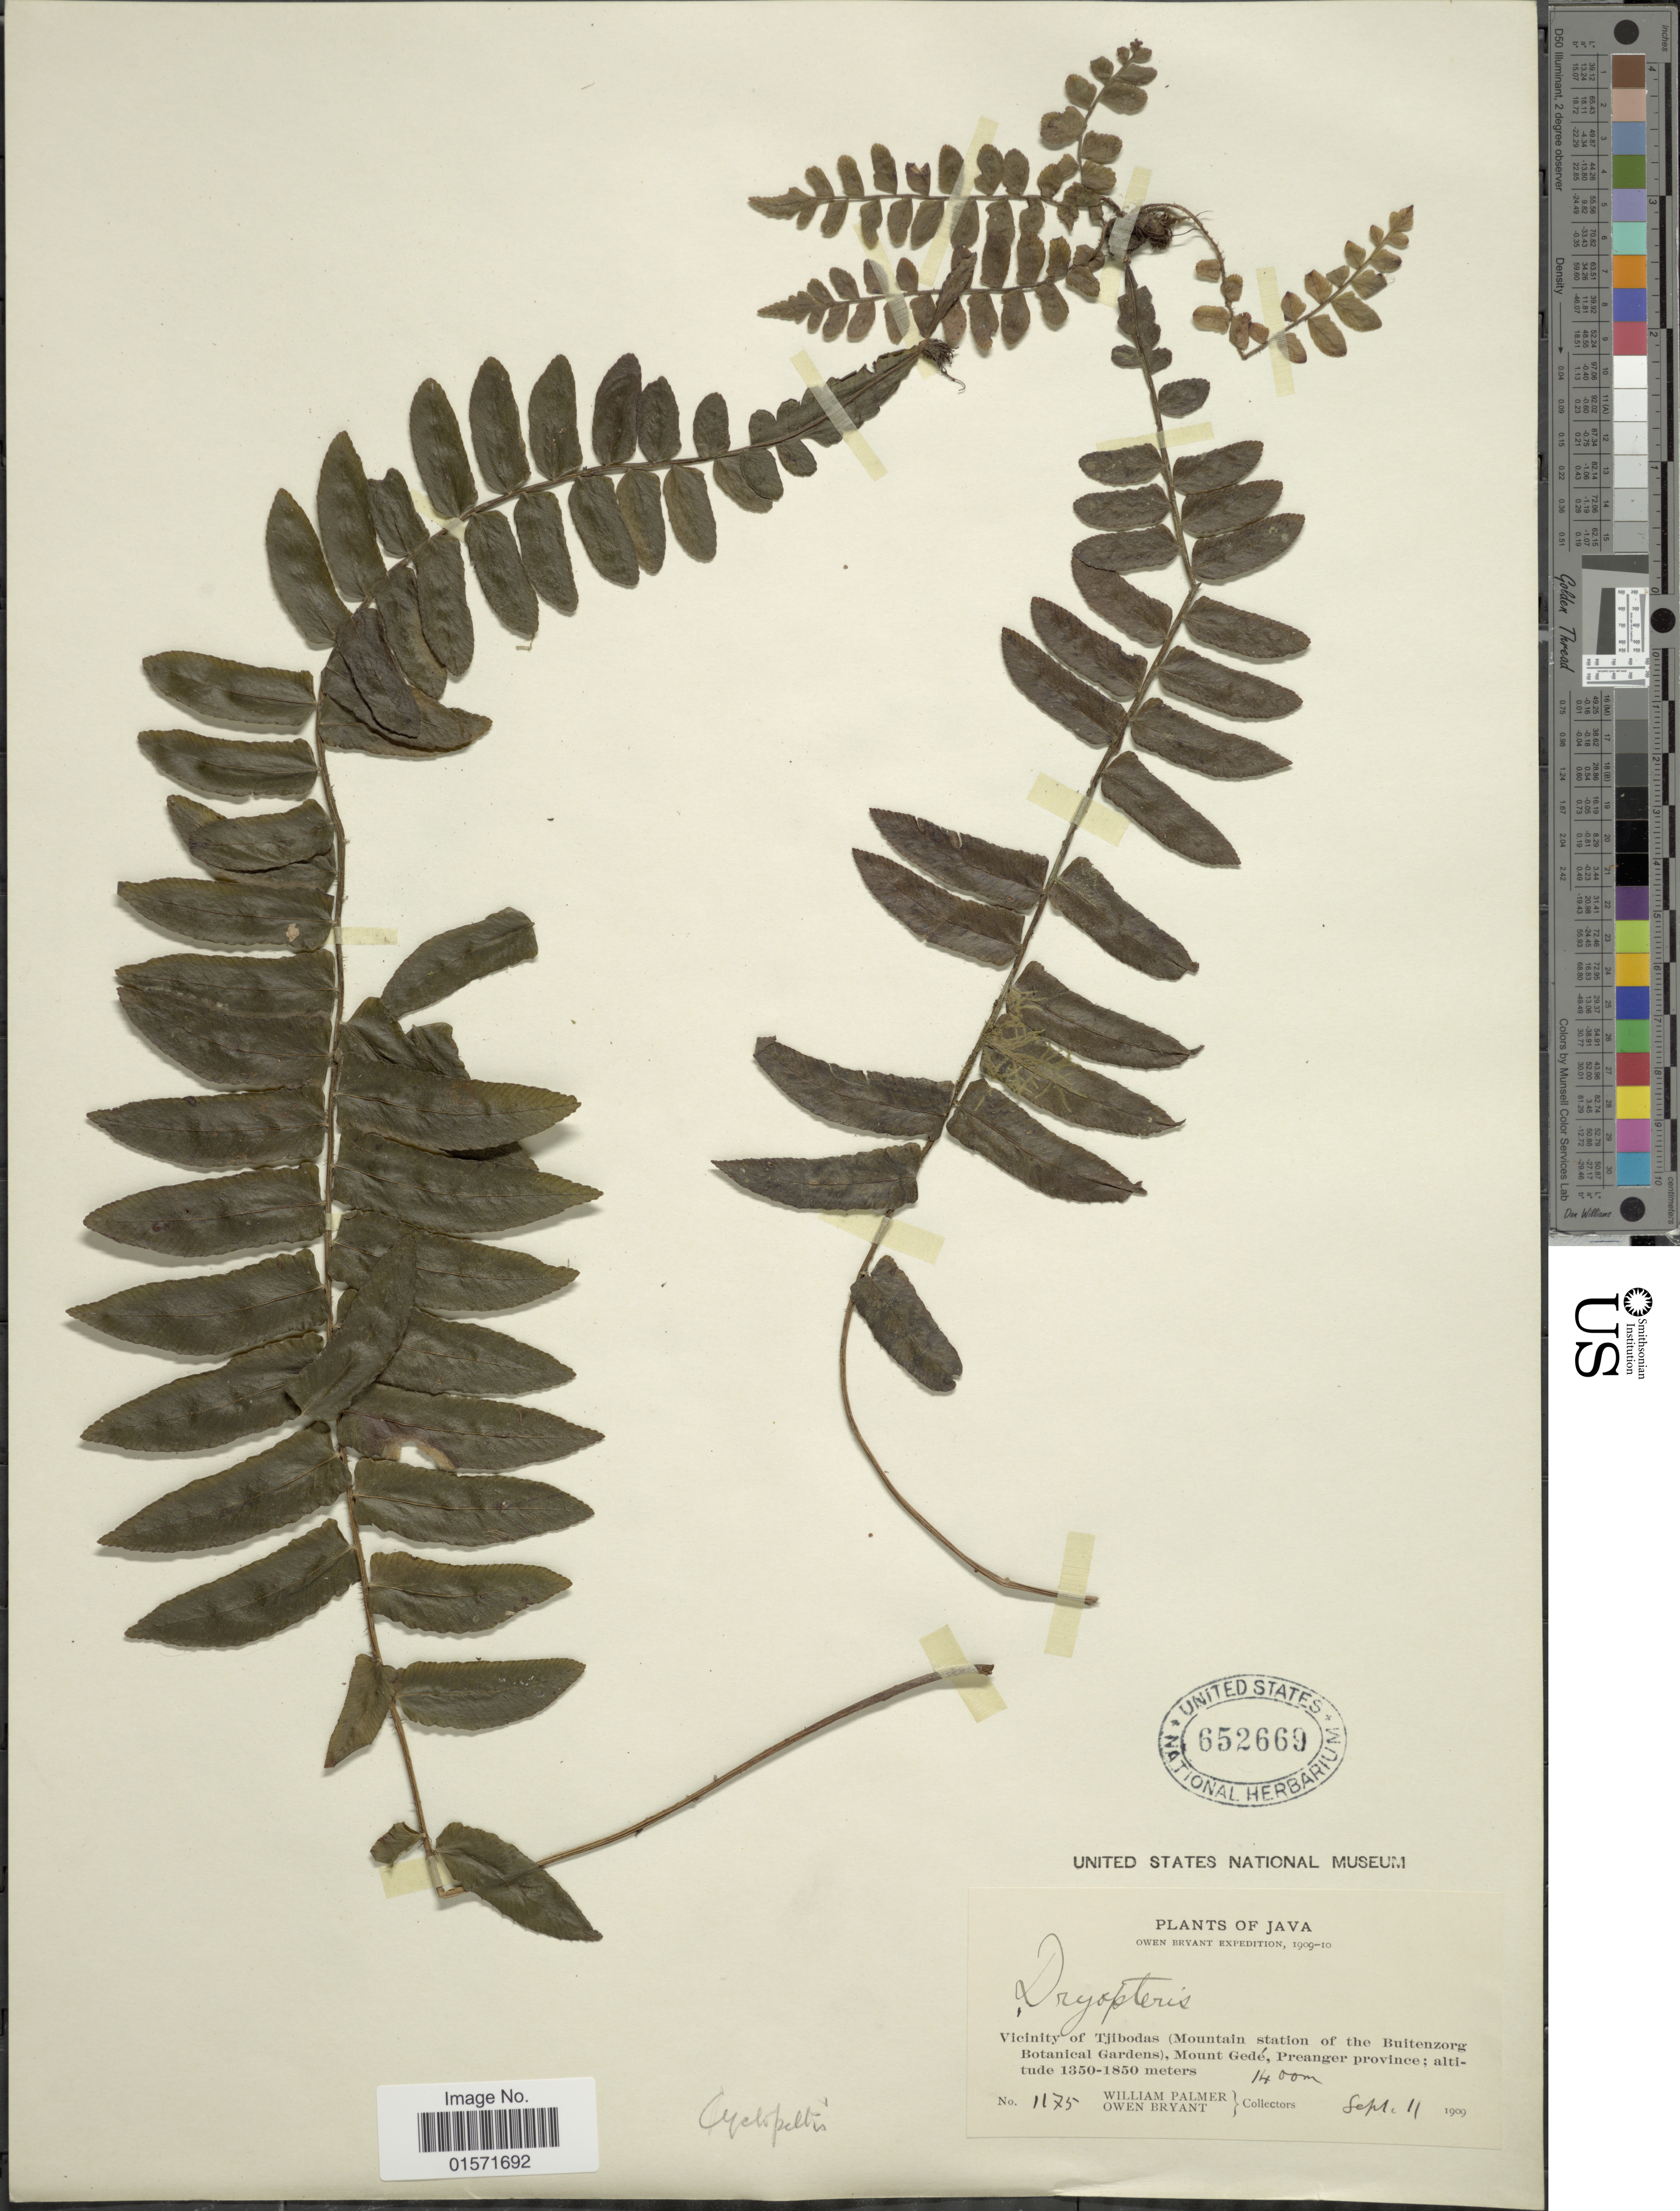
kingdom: Plantae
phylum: Tracheophyta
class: Polypodiopsida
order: Polypodiales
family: Lomariopsidaceae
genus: Cyclopeltis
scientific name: Cyclopeltis kingii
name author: (Hance) Hosok.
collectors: W. Palmer & O. Bryant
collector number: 1175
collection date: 1909-09-11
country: Indonesia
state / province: Java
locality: Vicinity of Tjibodas (Mountain station of the Buitenzorg Botanical Gardens), Mount Gede, Preanger province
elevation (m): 1400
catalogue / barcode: US 652669